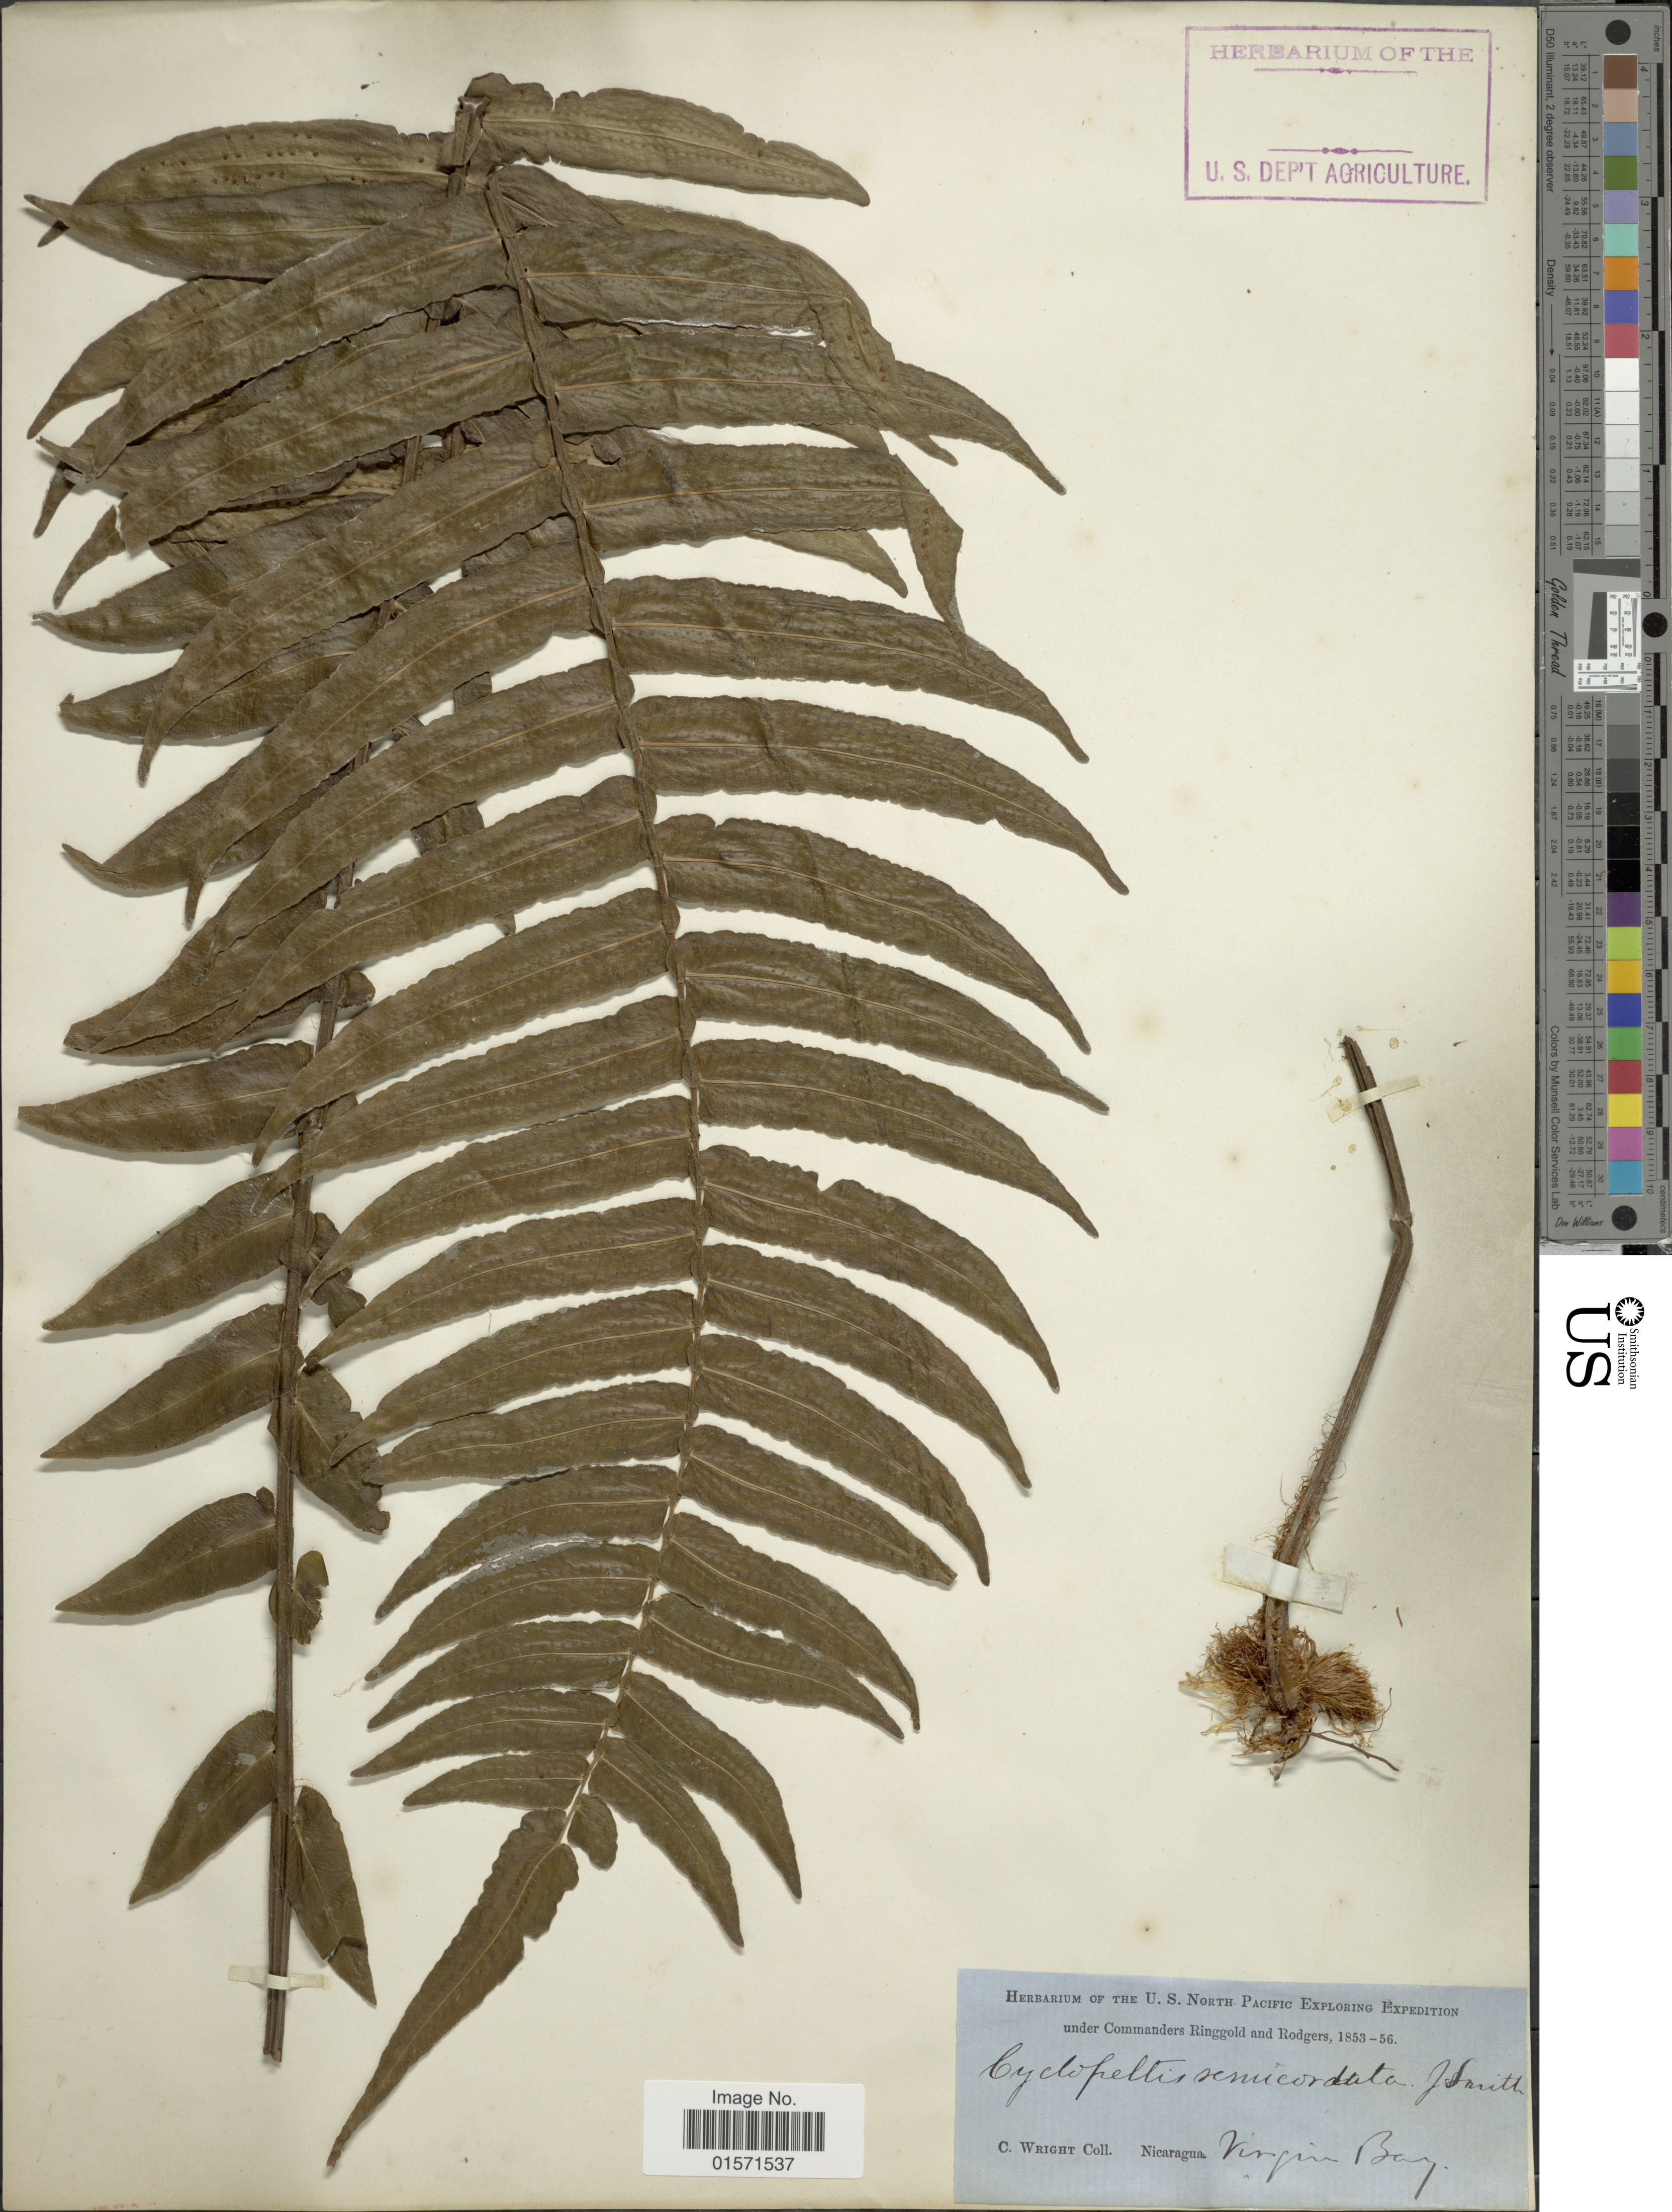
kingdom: Plantae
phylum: Tracheophyta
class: Polypodiopsida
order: Polypodiales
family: Lomariopsidaceae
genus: Cyclopeltis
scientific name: Cyclopeltis semicordata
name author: (Sw.) J. Sm.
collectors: C. Wright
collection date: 1853/1856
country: Nicaragua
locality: Virgin Bay